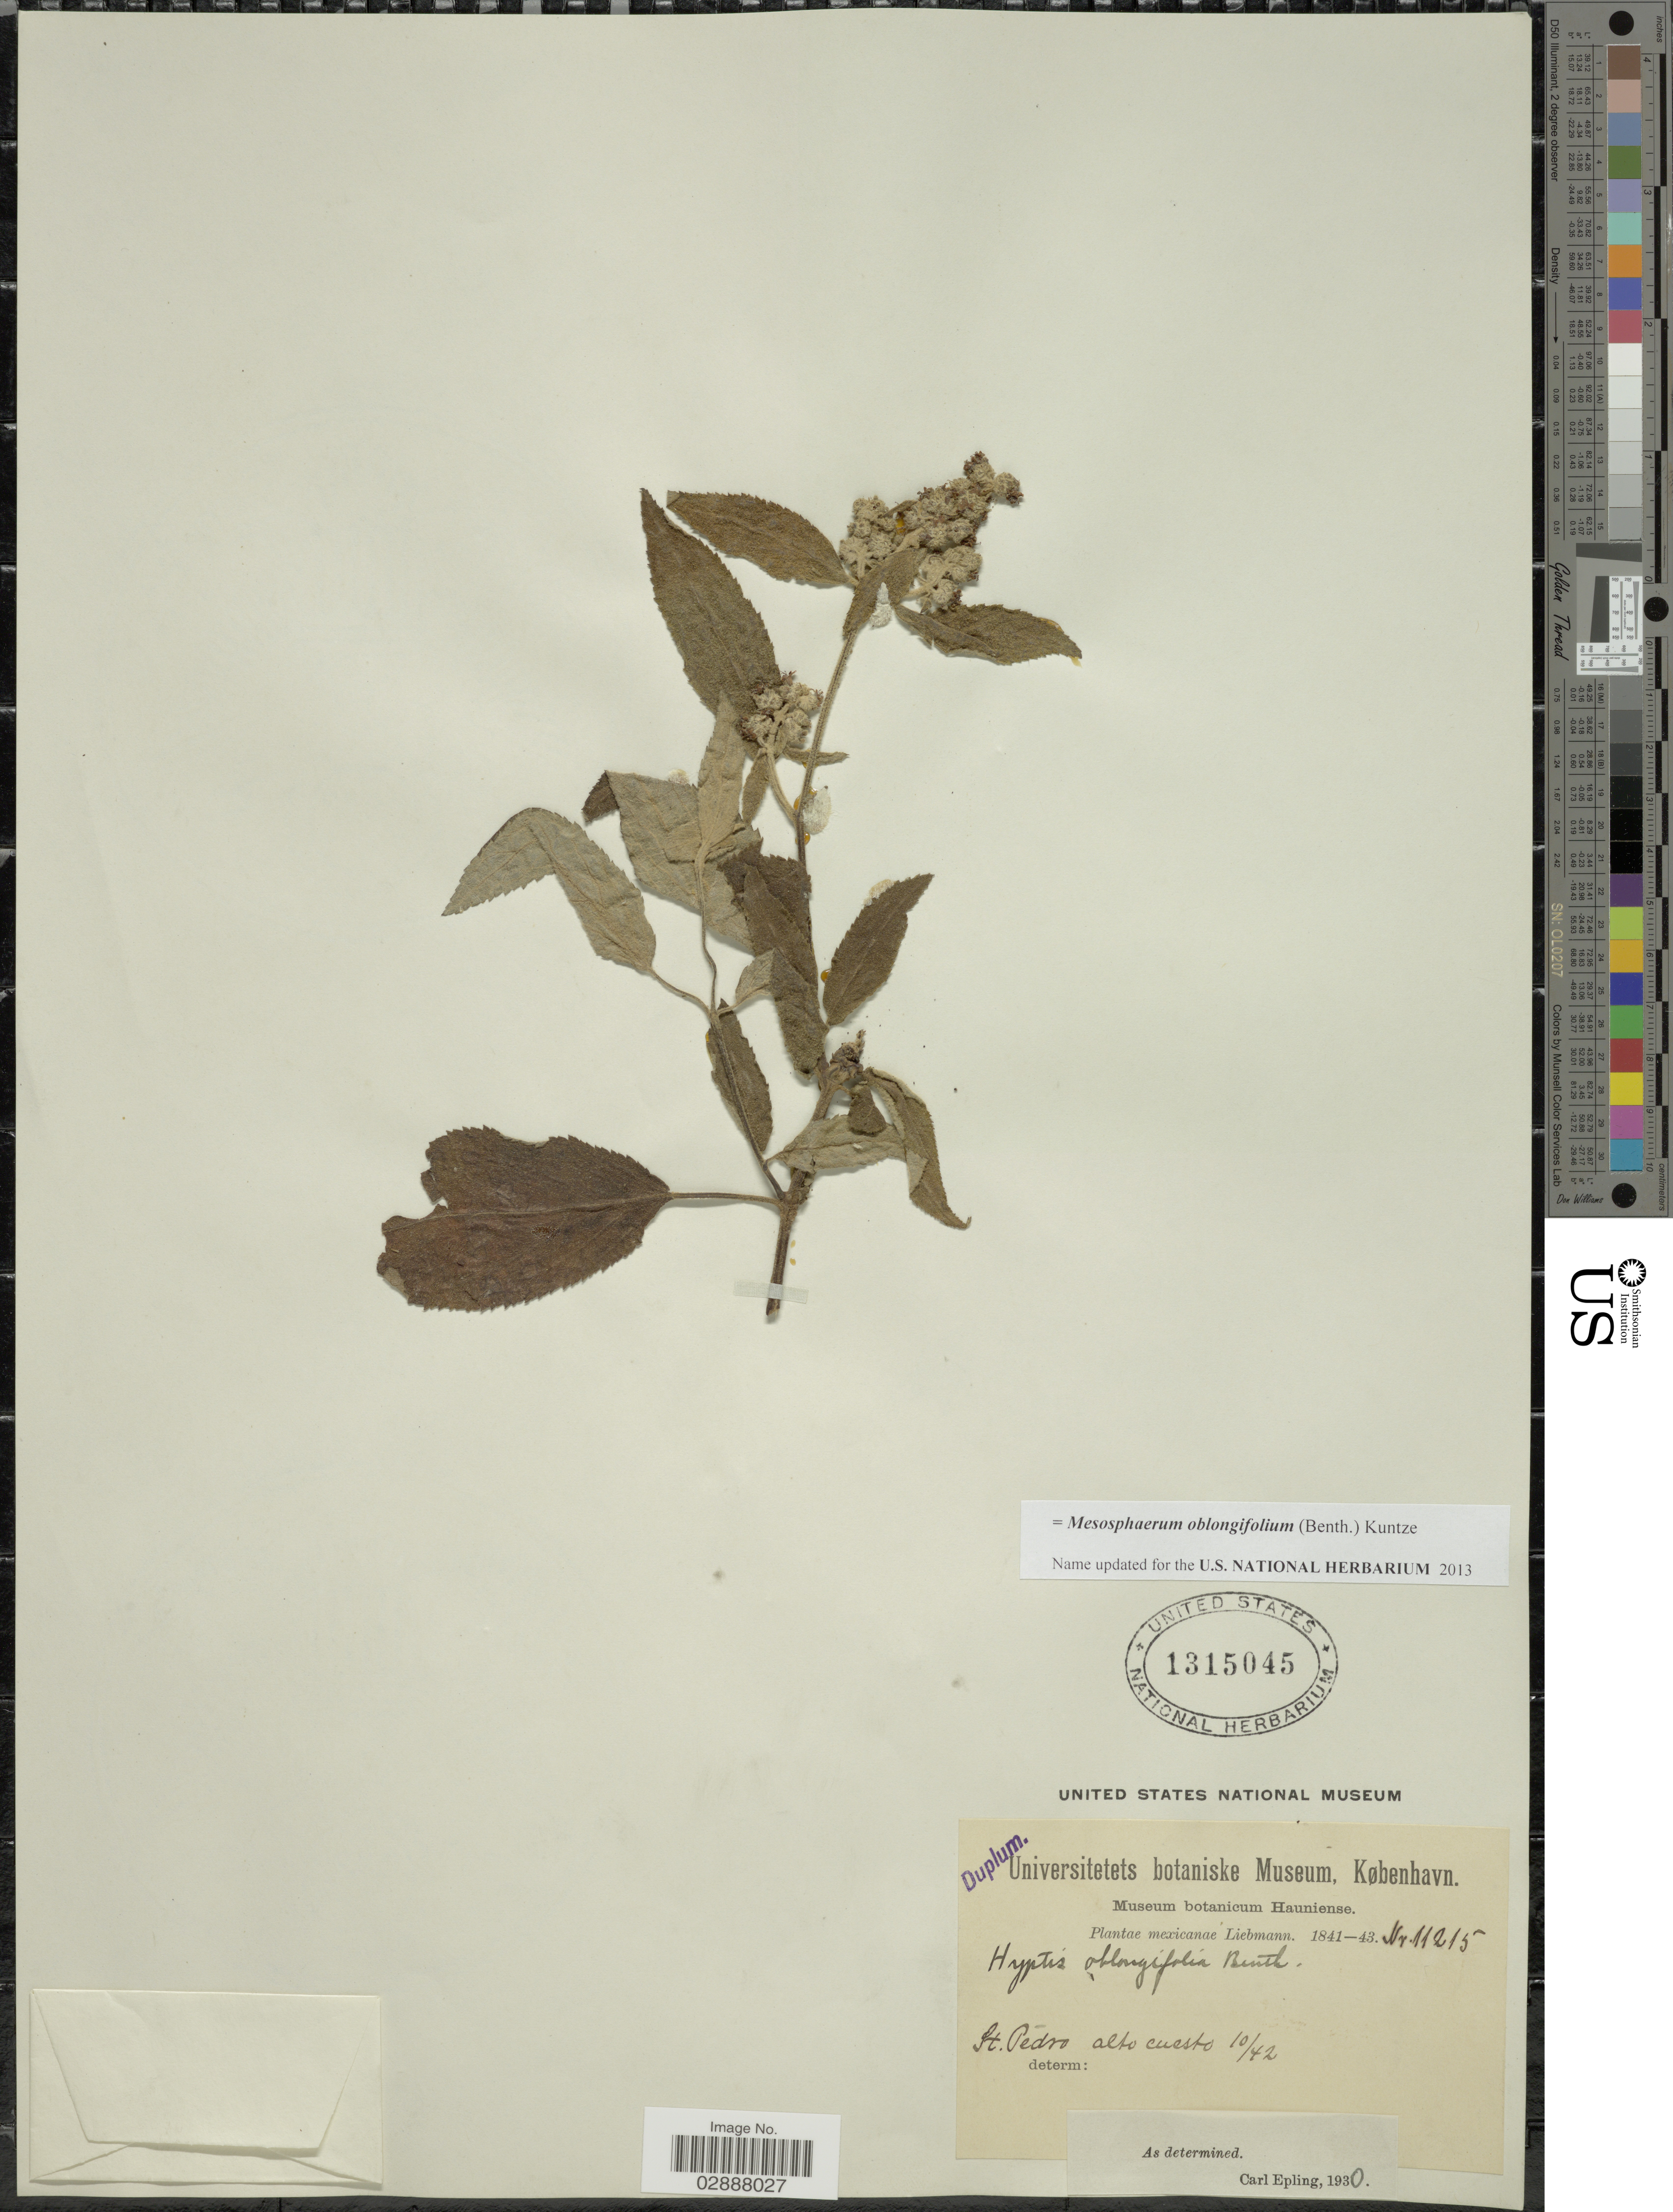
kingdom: Plantae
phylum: Tracheophyta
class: Magnoliopsida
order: Lamiales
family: Lamiaceae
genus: Mesosphaerum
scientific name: Mesosphaerum oblongifolium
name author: (Benth.) Kuntze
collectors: Liebmann, --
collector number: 11215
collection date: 1842-10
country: Mexico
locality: St. Pedro alto cuesto.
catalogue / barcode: US 1315045